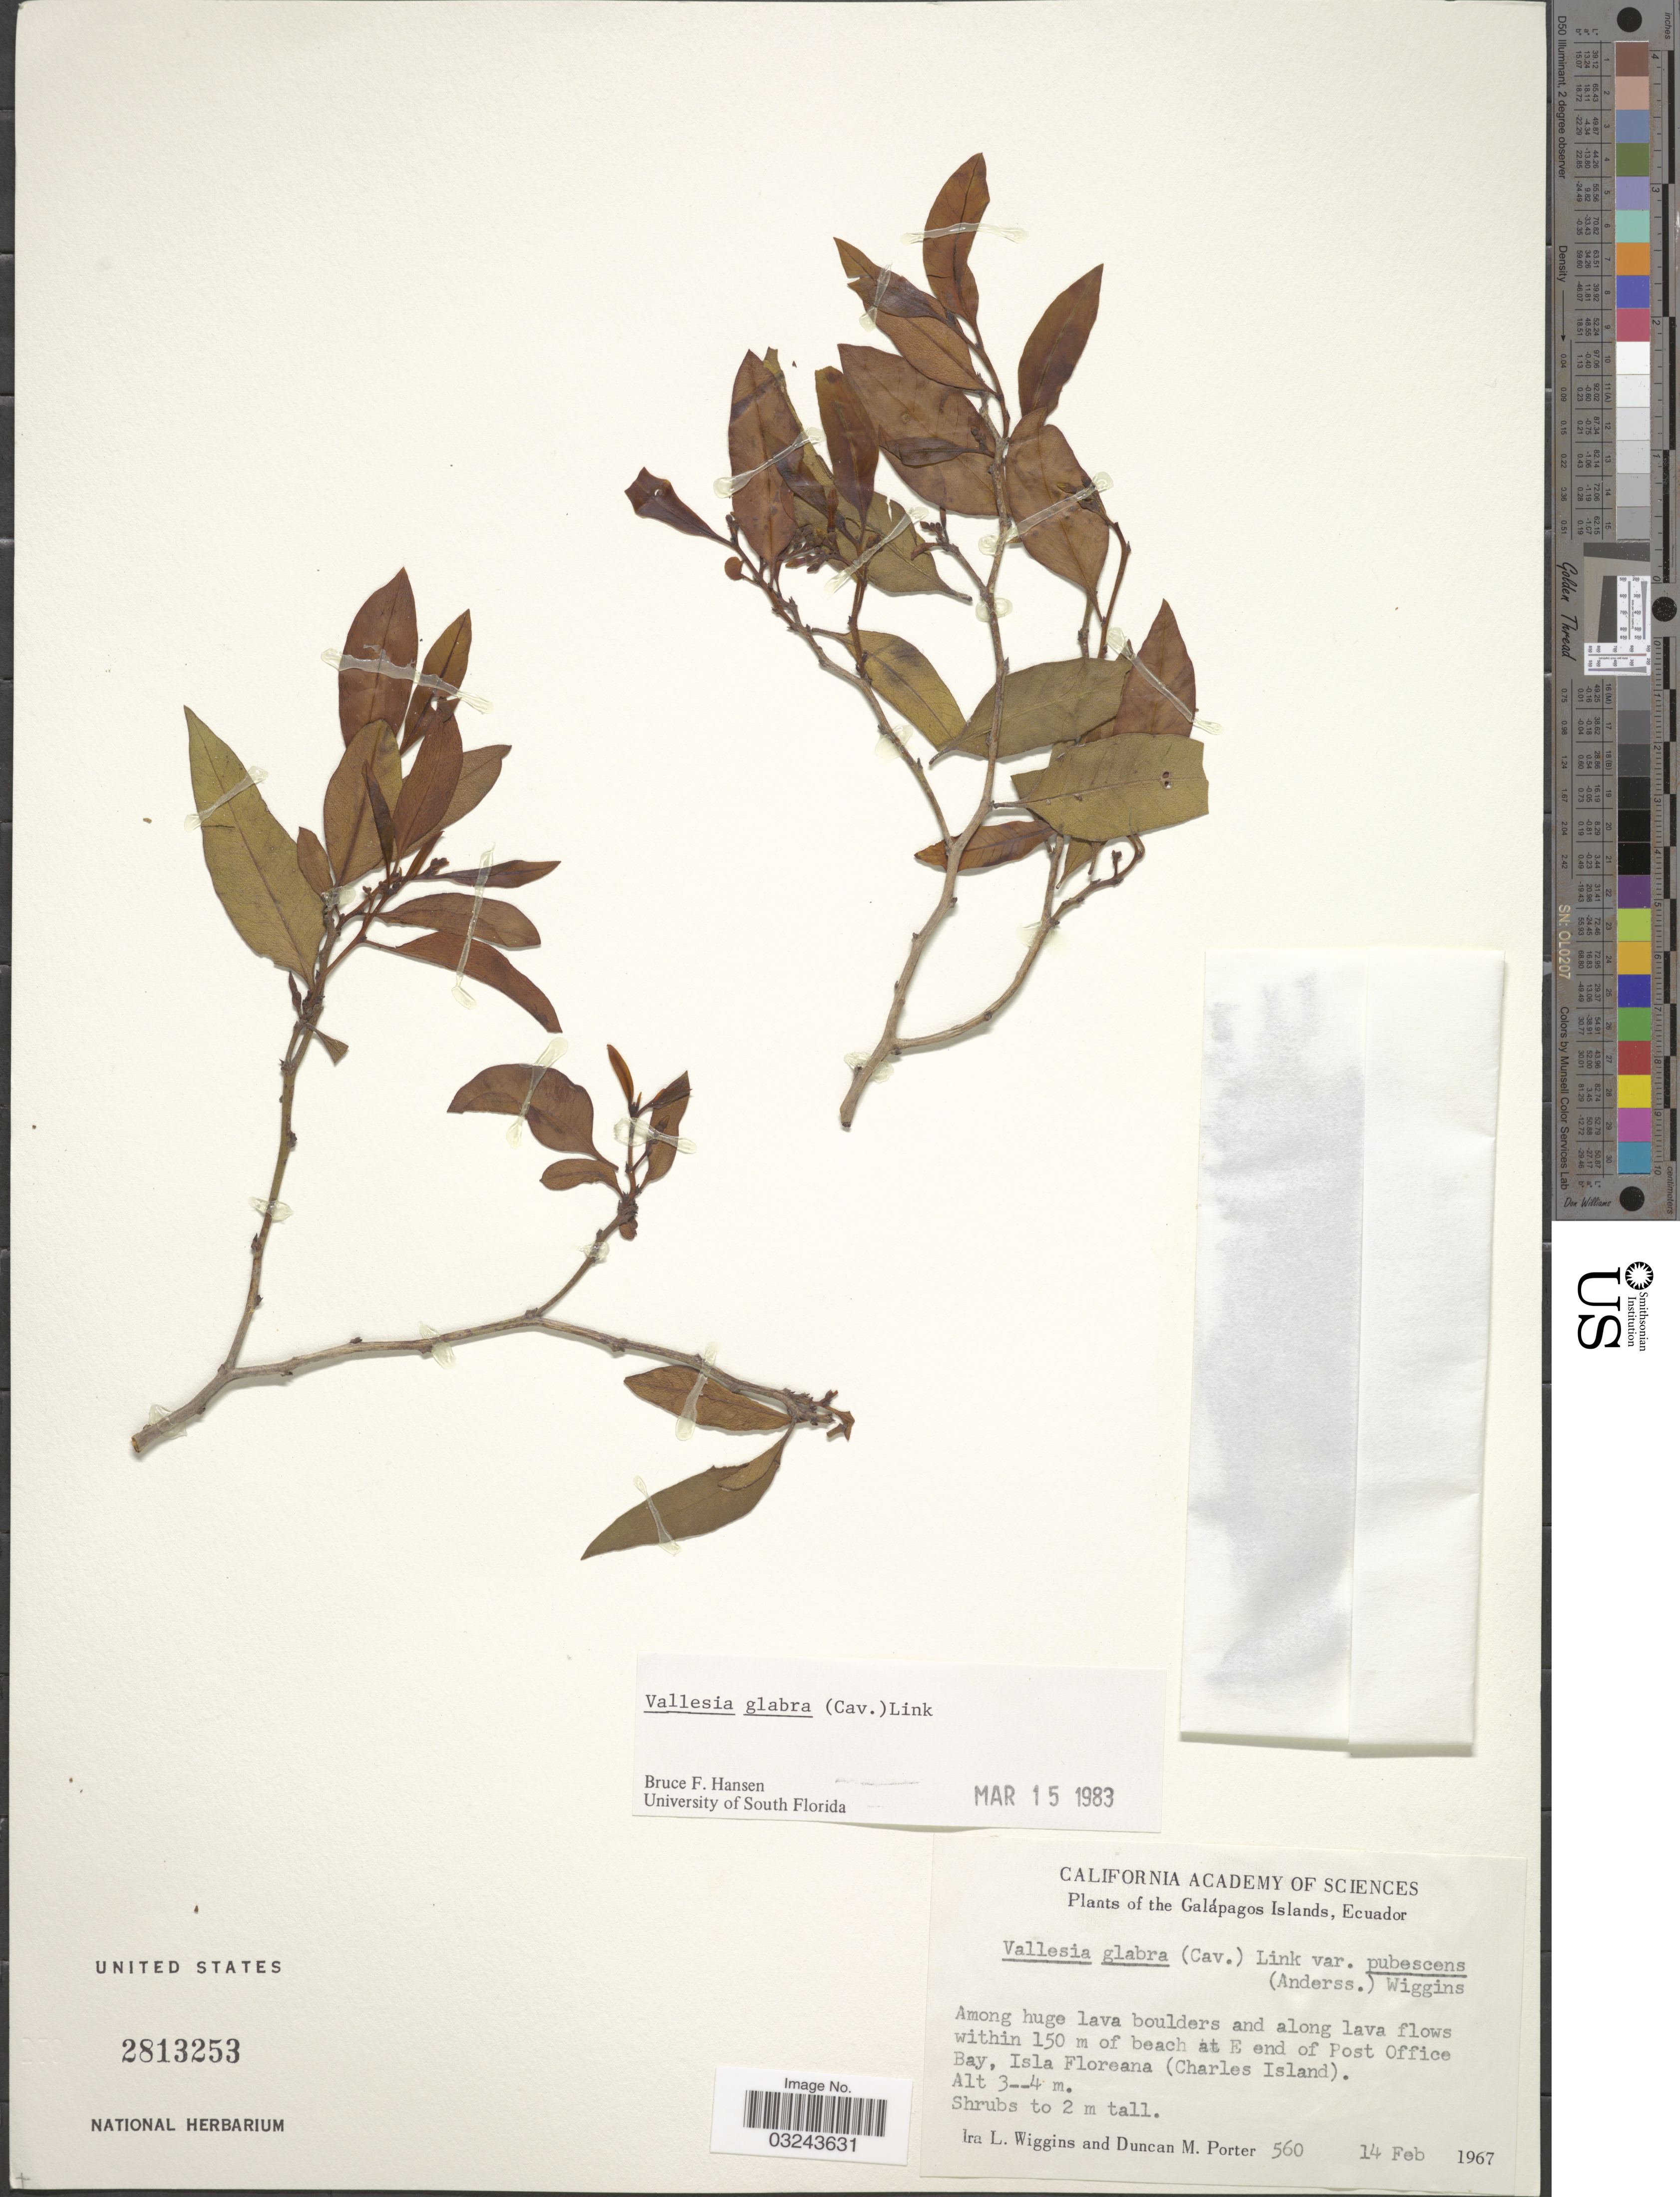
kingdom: Plantae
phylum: Tracheophyta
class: Magnoliopsida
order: Gentianales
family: Apocynaceae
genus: Vallesia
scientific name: Vallesia glabra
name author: (Cav.) Link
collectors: I. L. Wiggins & D. Porter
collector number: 560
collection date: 1967-02-14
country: Ecuador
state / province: Colón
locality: Galápagos Islands, Among huge lava boulders and along lava flows within 150 m of beach at E end of Post Office Bay, Isla Floreana (Charles Island).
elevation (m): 3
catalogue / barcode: US 2813253